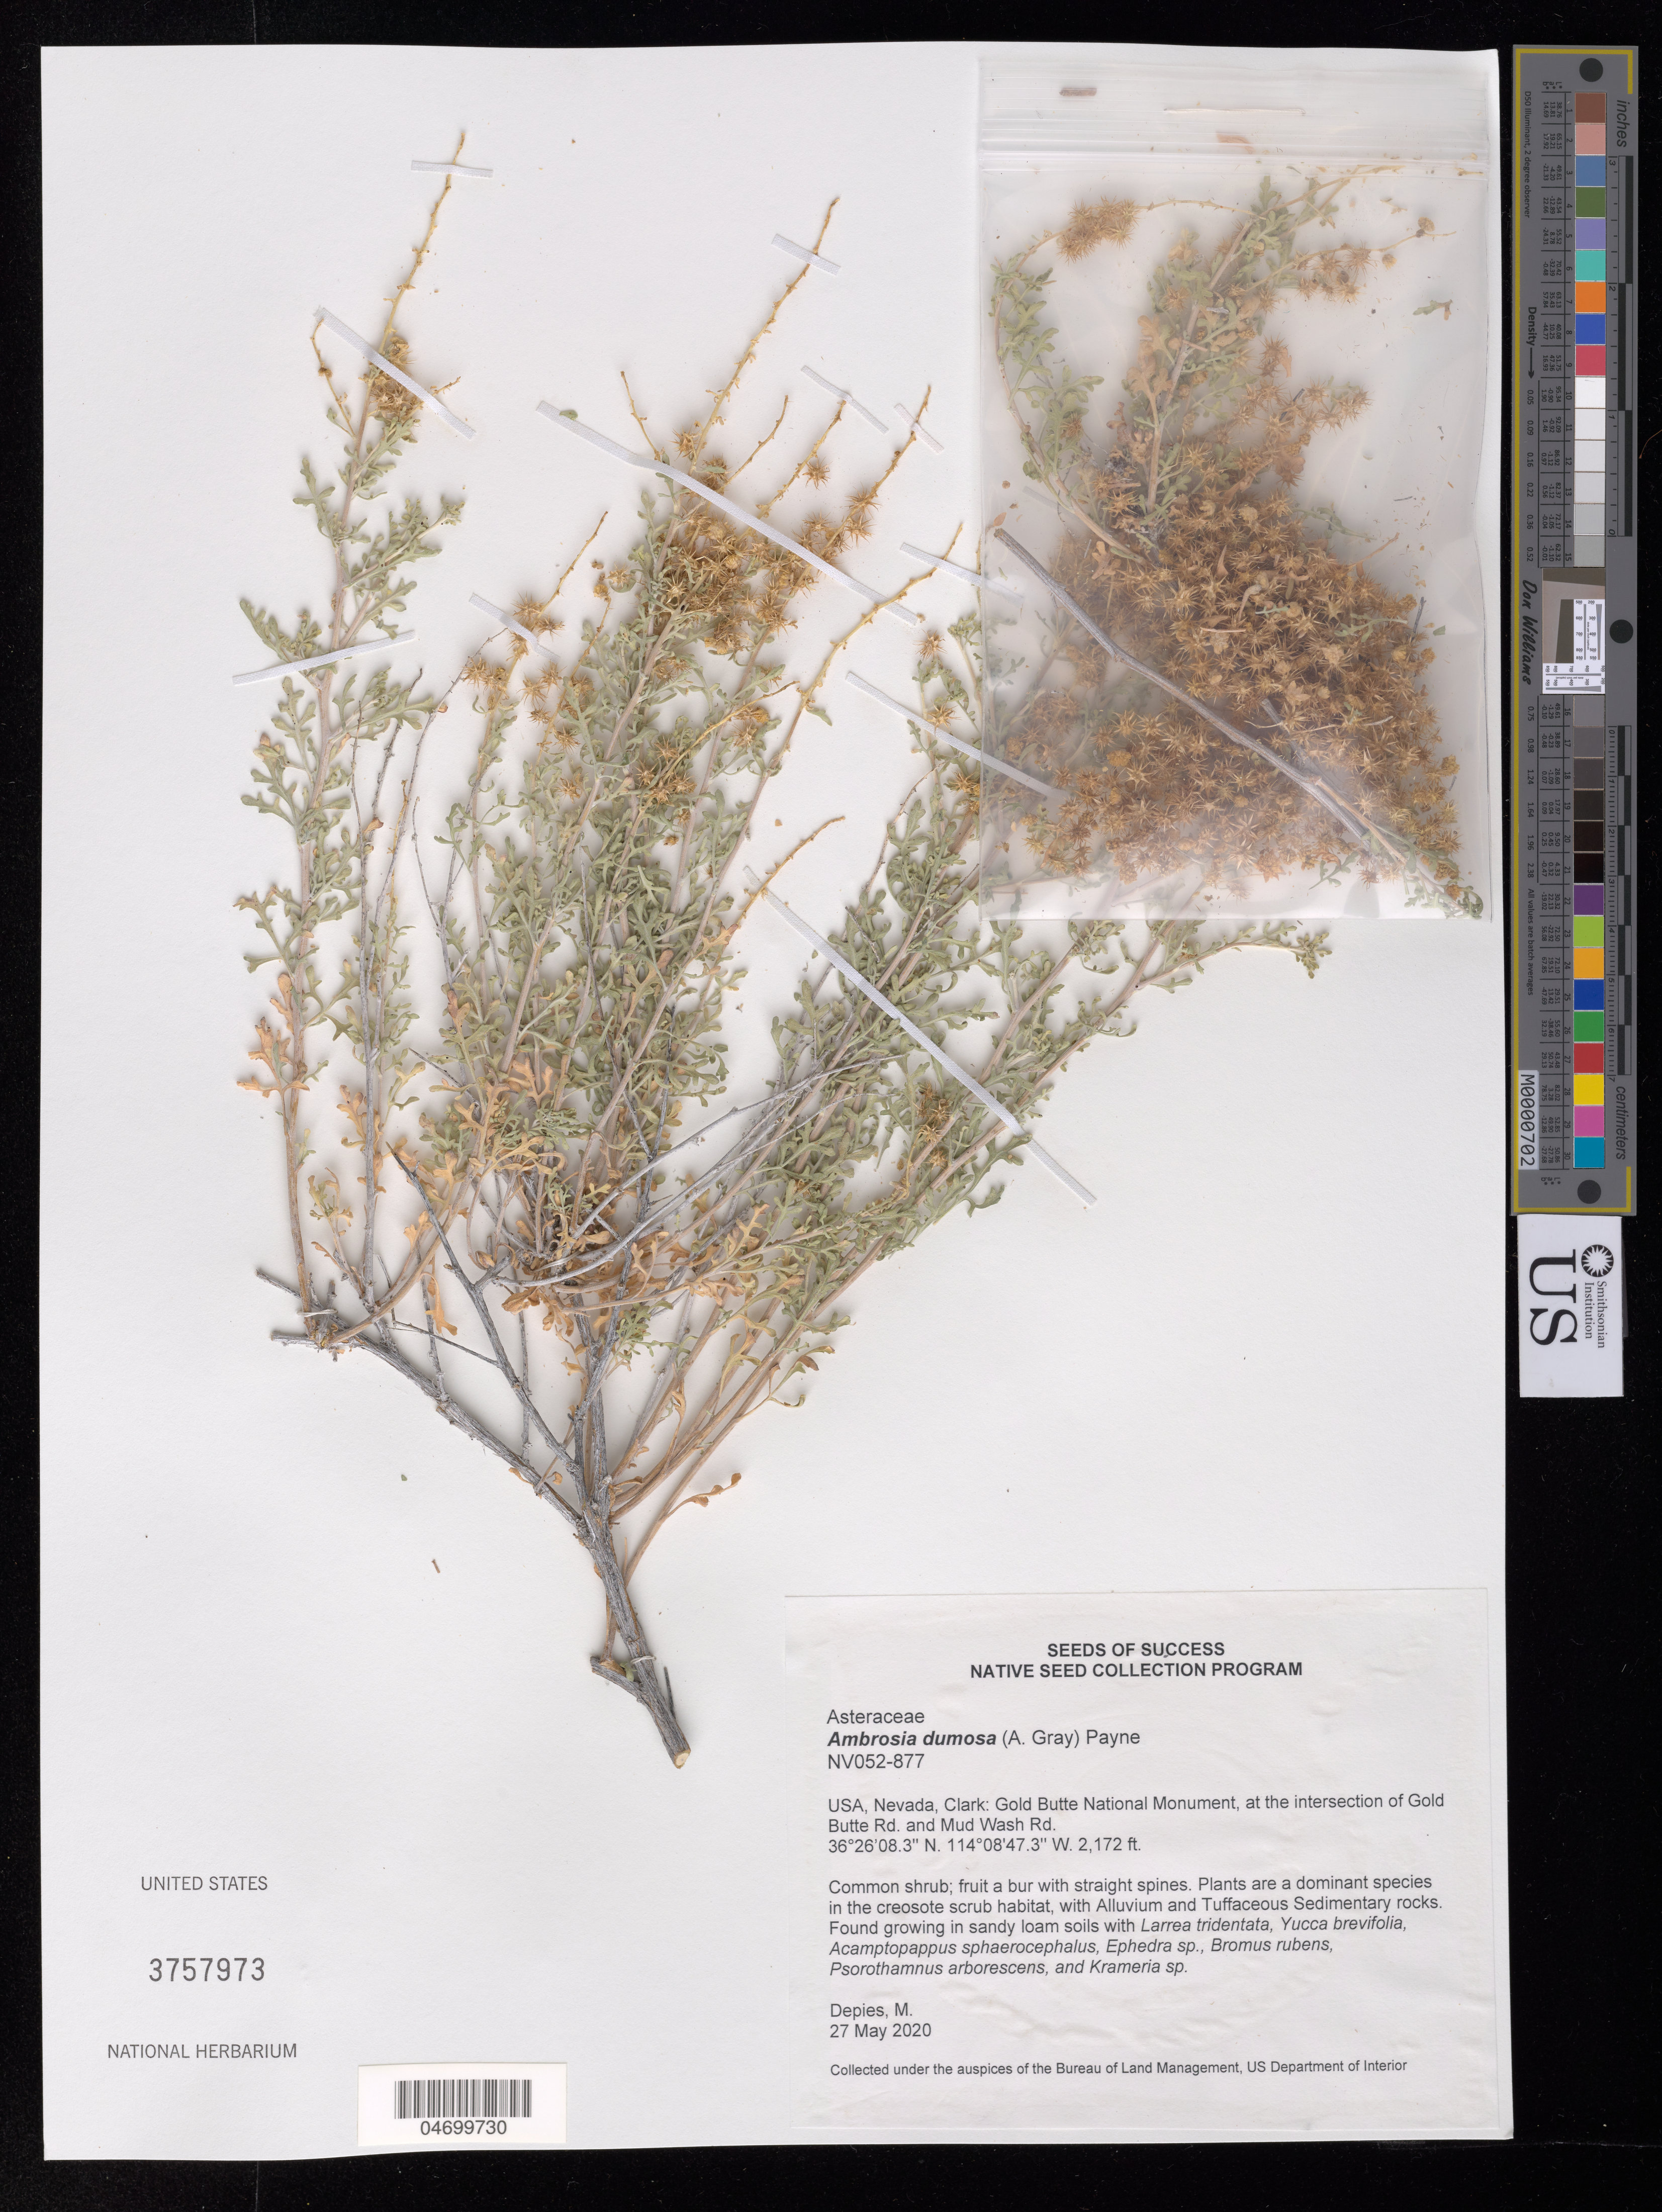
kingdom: Plantae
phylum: Tracheophyta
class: Magnoliopsida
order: Asterales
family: Asteraceae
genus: Ambrosia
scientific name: Ambrosia dumosa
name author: (A. Gray) W.W.Payne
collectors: M. Depies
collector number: NV052-877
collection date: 2020-05-27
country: United States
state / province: Nevada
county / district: Clark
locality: Gold Butte National Monument, intersection of Gold Butte Rd and Mud Wash Rd.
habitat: Sandy loam soils. Creosote shrub habitat, with Alluvium and Tuffaceous Sedimentary rocks. With Larrea tridentata, Yucca brevifolia, Ephedra sp., etc.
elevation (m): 662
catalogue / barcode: US 3757973